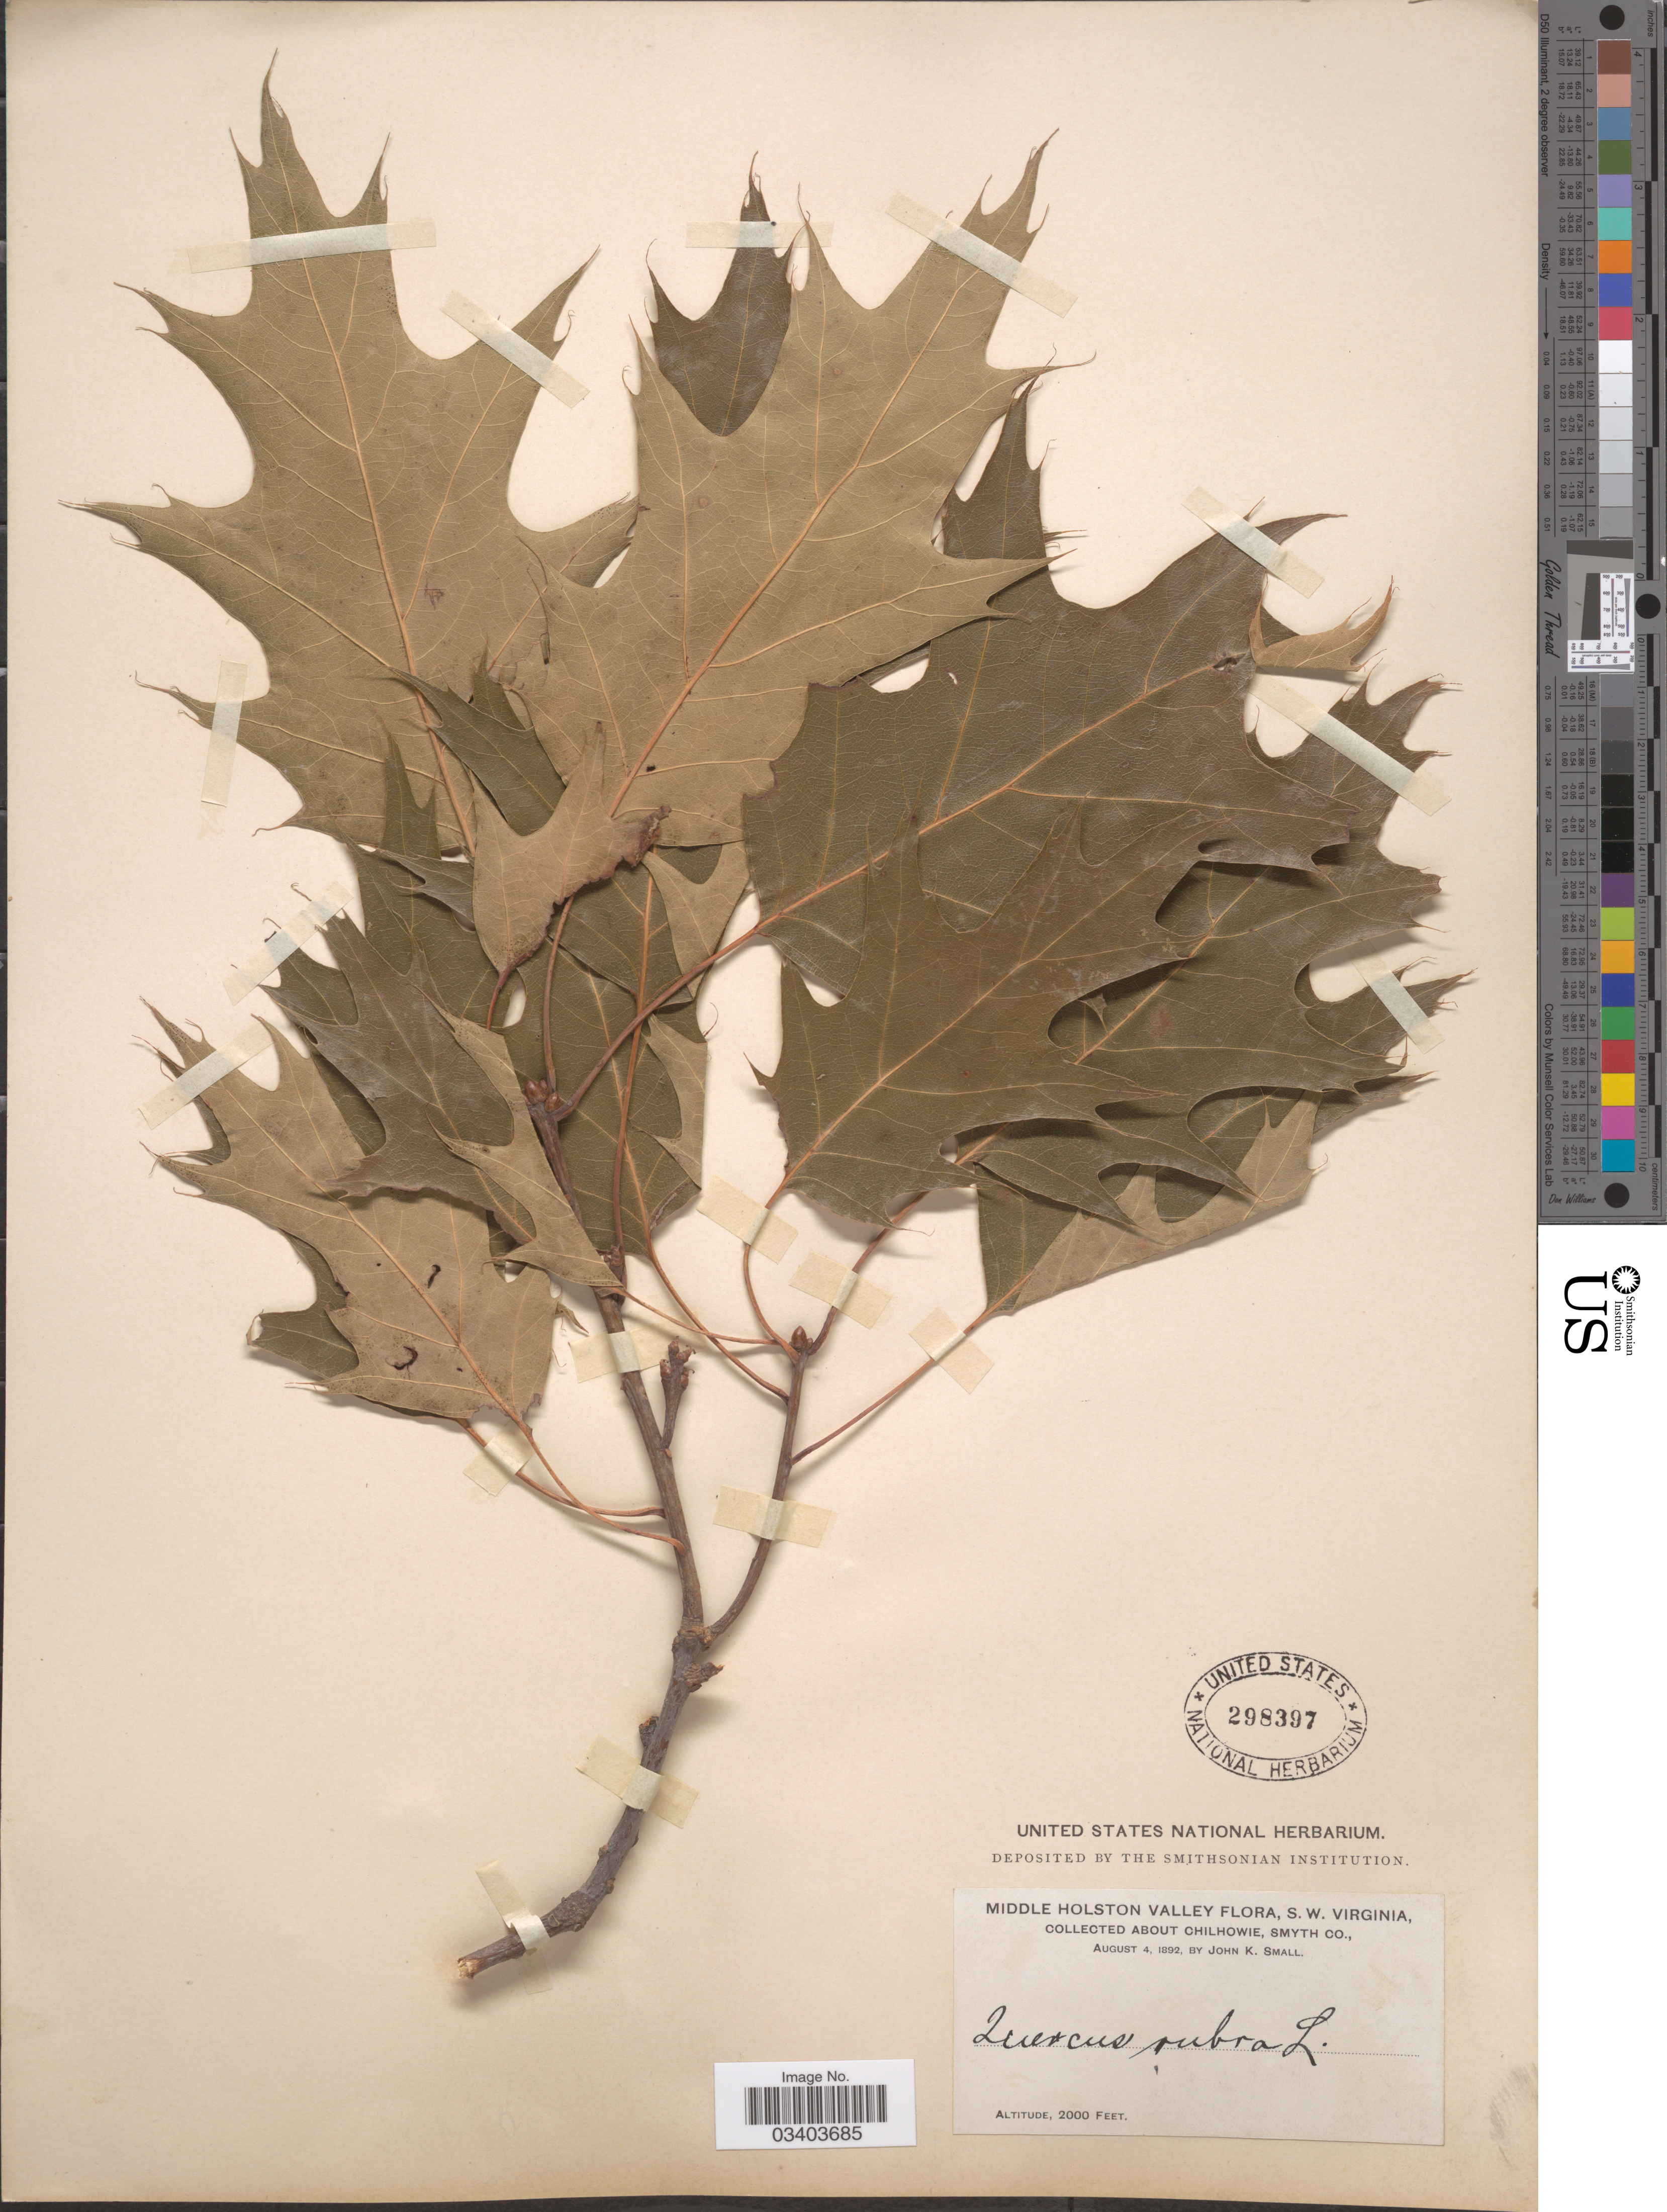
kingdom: Plantae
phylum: Tracheophyta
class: Magnoliopsida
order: Fagales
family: Fagaceae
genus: Quercus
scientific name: Quercus borealis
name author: F. Michx.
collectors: J. K. Small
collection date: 1892-08-04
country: United States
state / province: Virginia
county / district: Smyth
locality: Middle Holston Valley, S. W. Virginia. About Chilhowie, Smyth Co.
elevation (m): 610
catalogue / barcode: US 298397